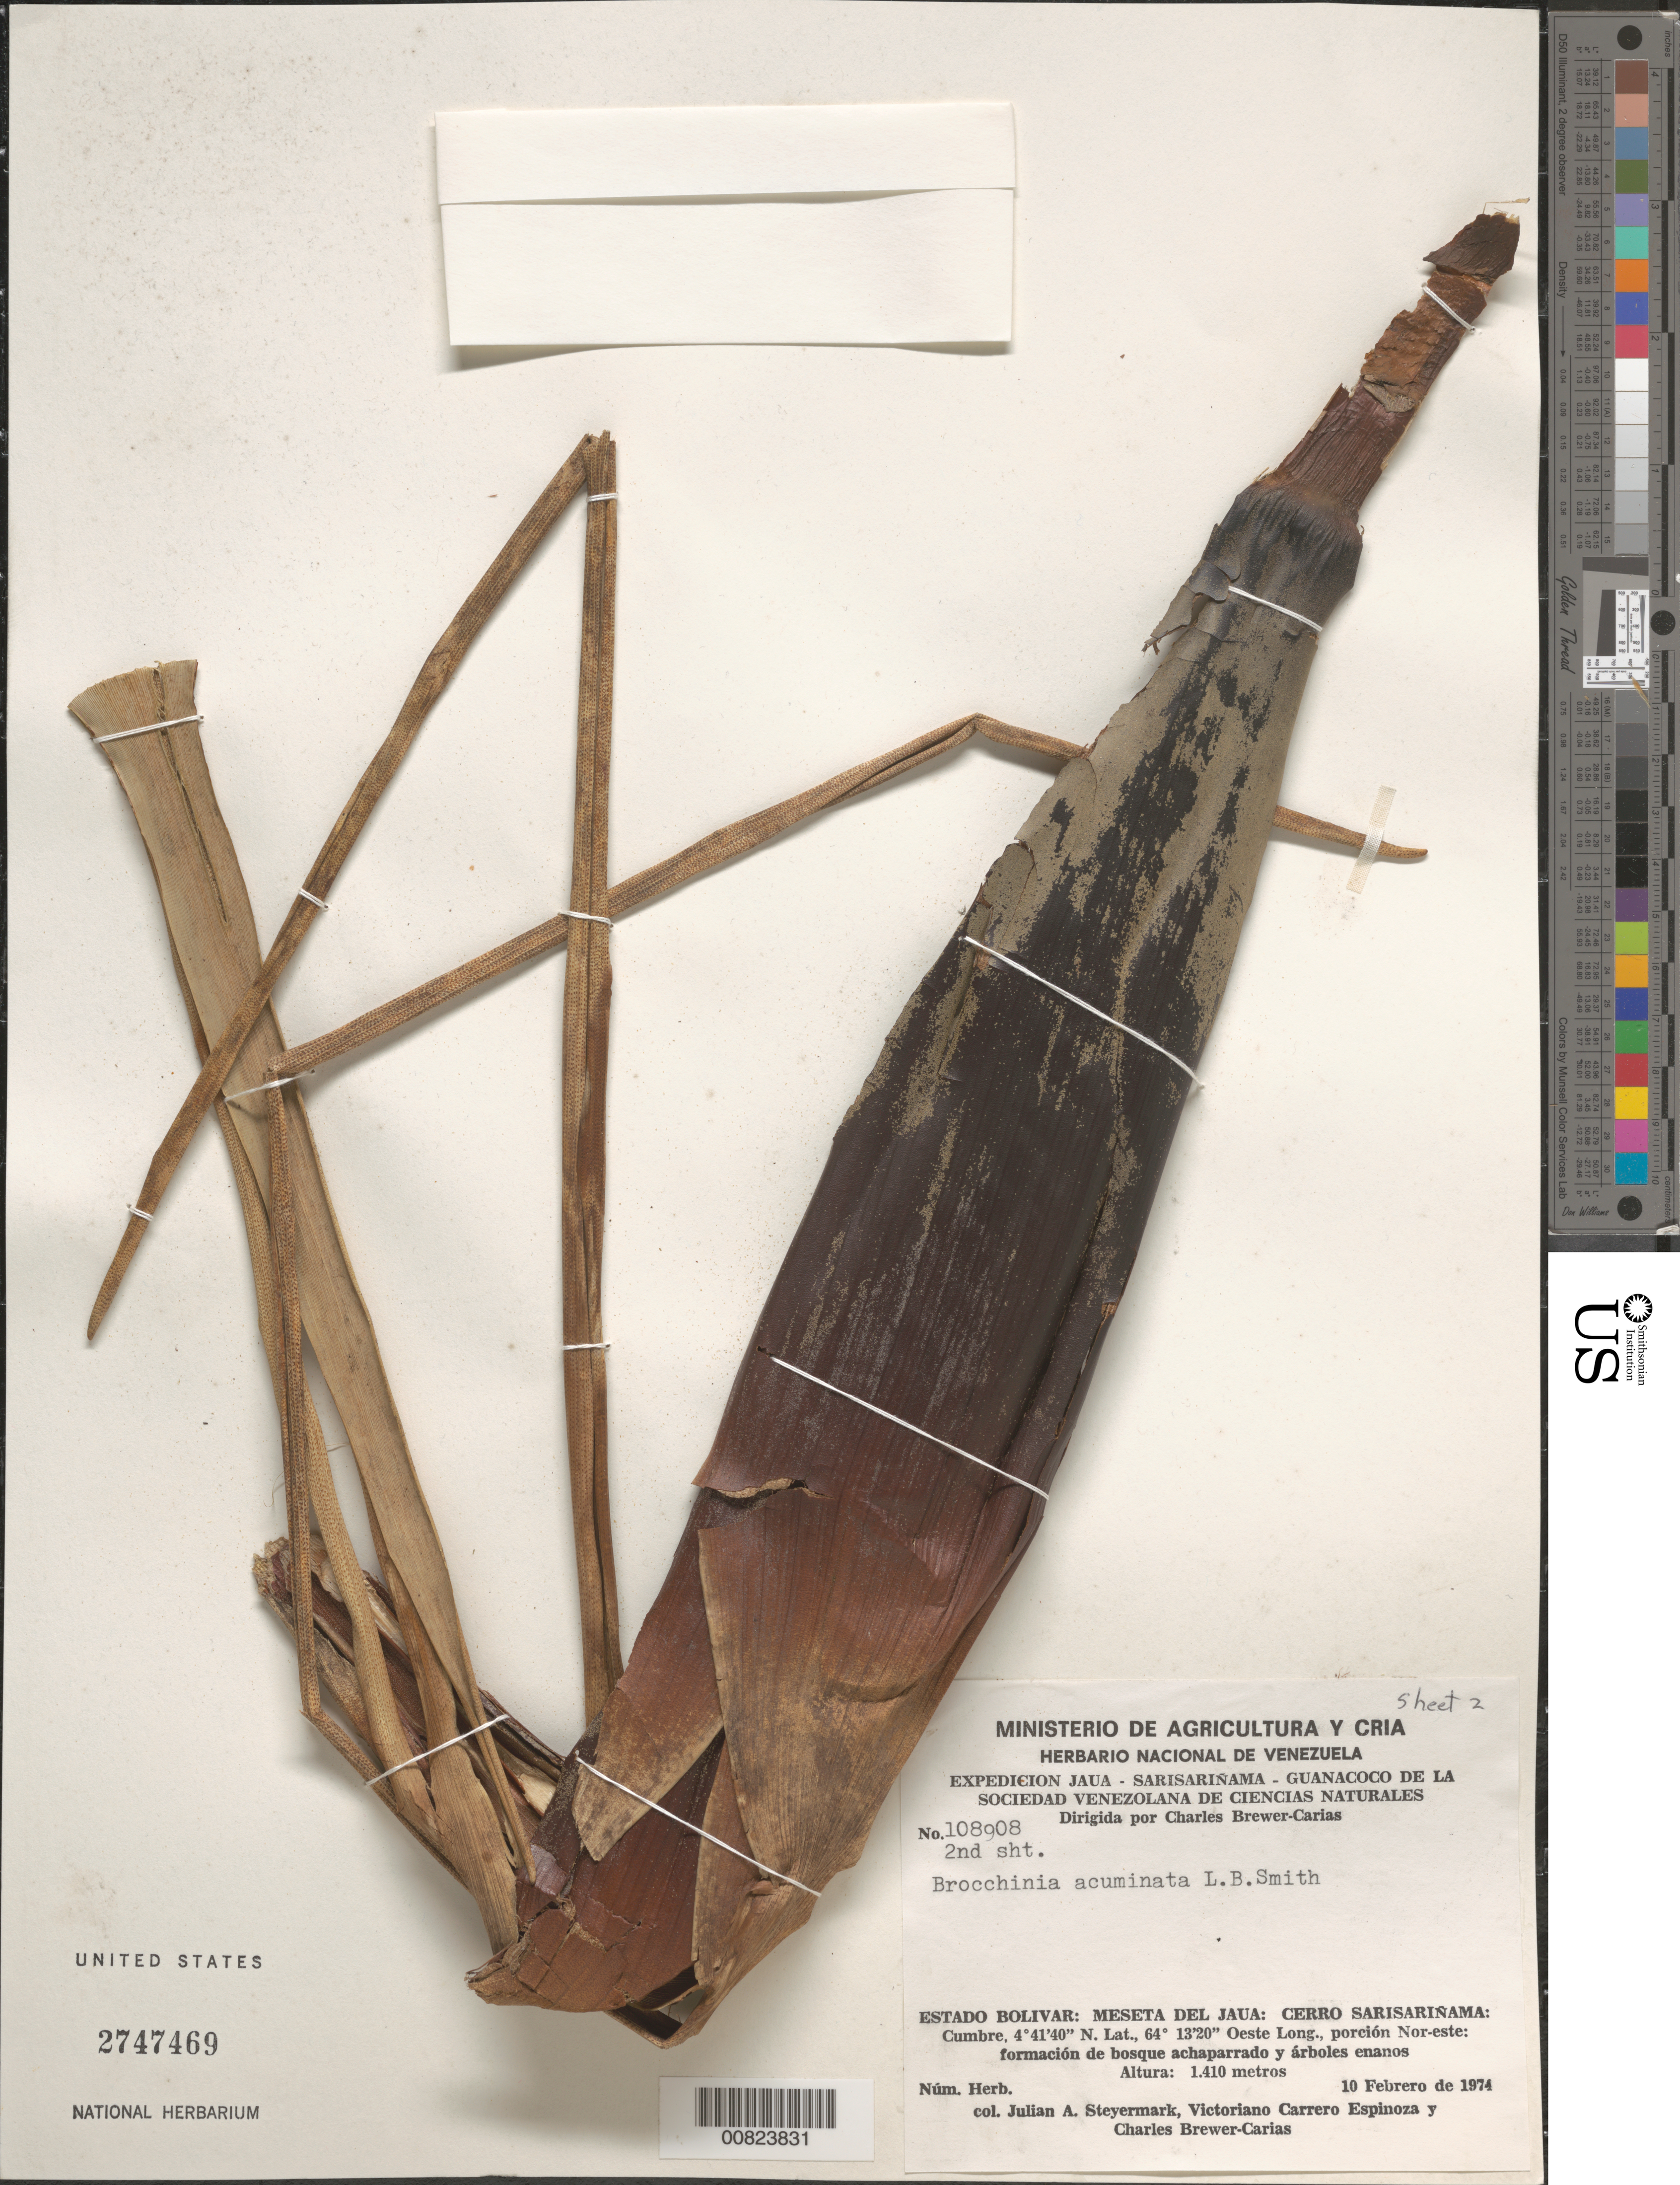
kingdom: Plantae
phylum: Tracheophyta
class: Liliopsida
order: Poales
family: Bromeliaceae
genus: Brocchinia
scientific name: Brocchinia acuminata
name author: L.B. Sm.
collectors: J. Steyermark, V. Espinoza & C. Brewer-Carias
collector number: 108908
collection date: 1974-02-10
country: Venezuela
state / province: Bolivar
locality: Meseta del Jaua: Cerro Sarisariñama: Cumbre, porción Nor-este.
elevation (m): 1410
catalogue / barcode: US 2747469